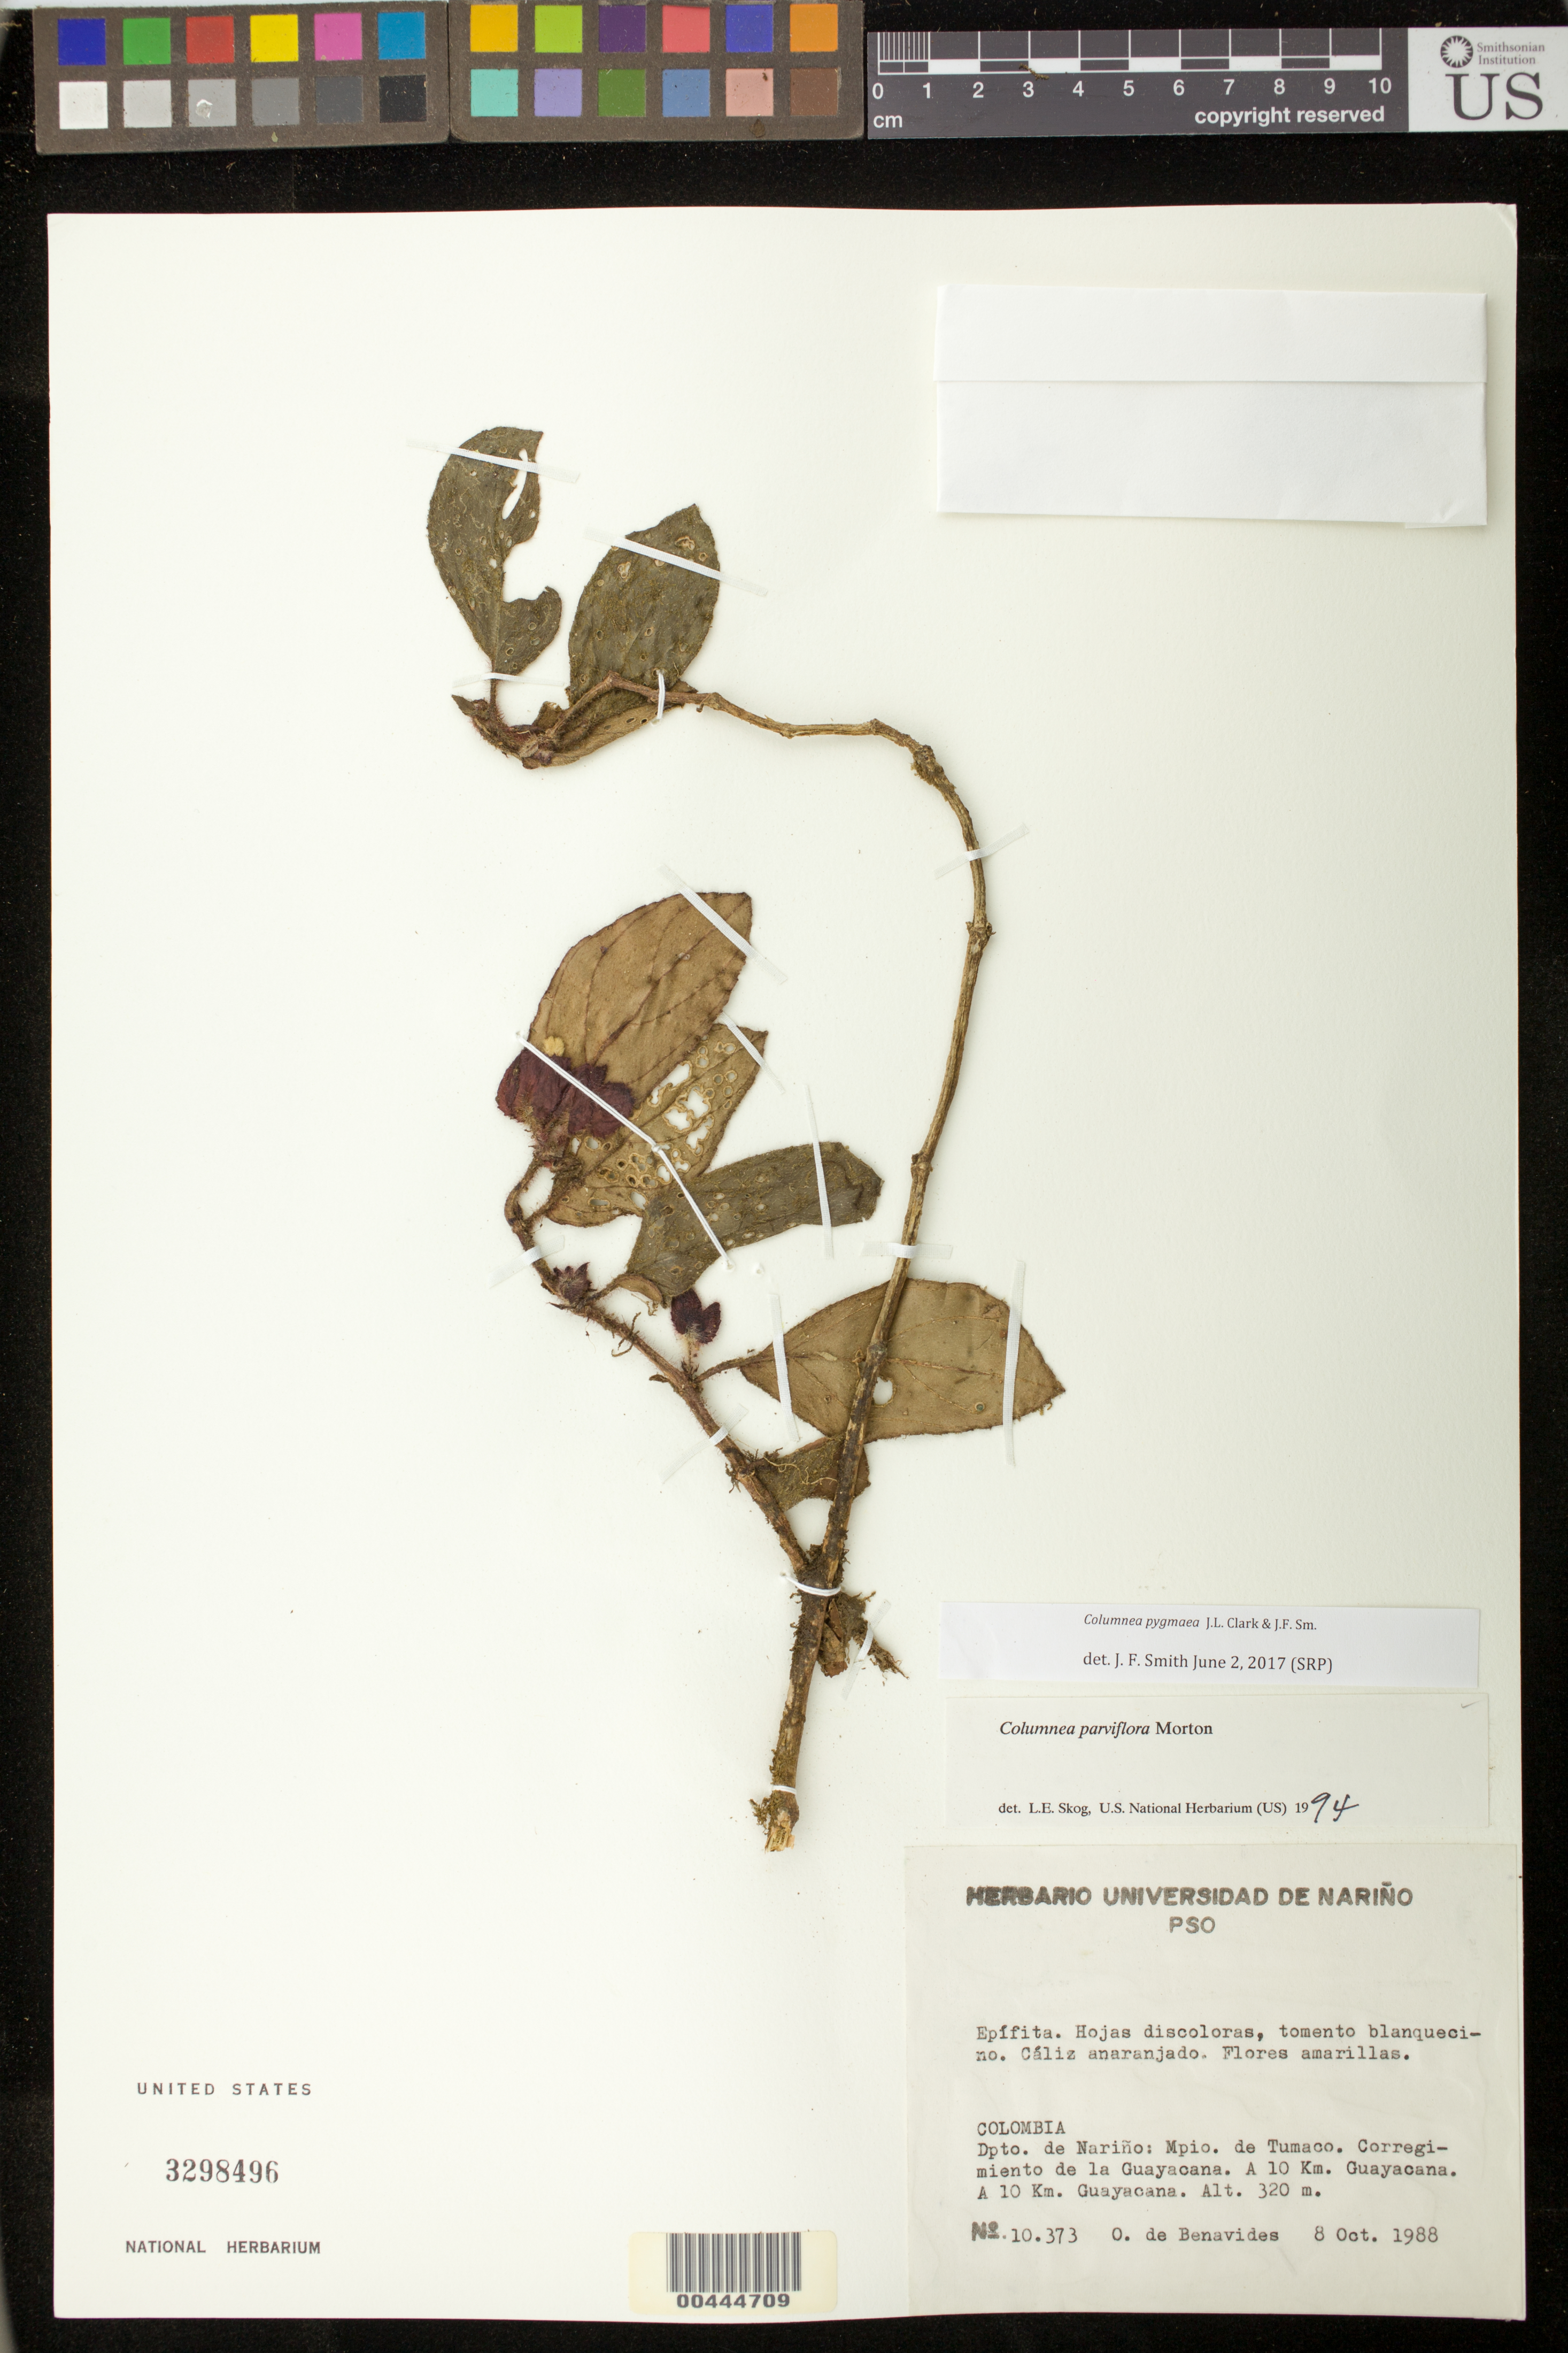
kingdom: Plantae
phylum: Tracheophyta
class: Magnoliopsida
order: Lamiales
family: Gesneriaceae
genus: Columnea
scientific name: Columnea herthae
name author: Mansf.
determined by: Clark, J. L.; Skog, Laurence E.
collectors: Olga S. de Benavides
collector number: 10373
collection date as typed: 08 Oct 1988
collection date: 1988-10-08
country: Colombia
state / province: Nariño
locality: Tumaco mun., Corregimeinto de la guayacana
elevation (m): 320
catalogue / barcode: US 3298496